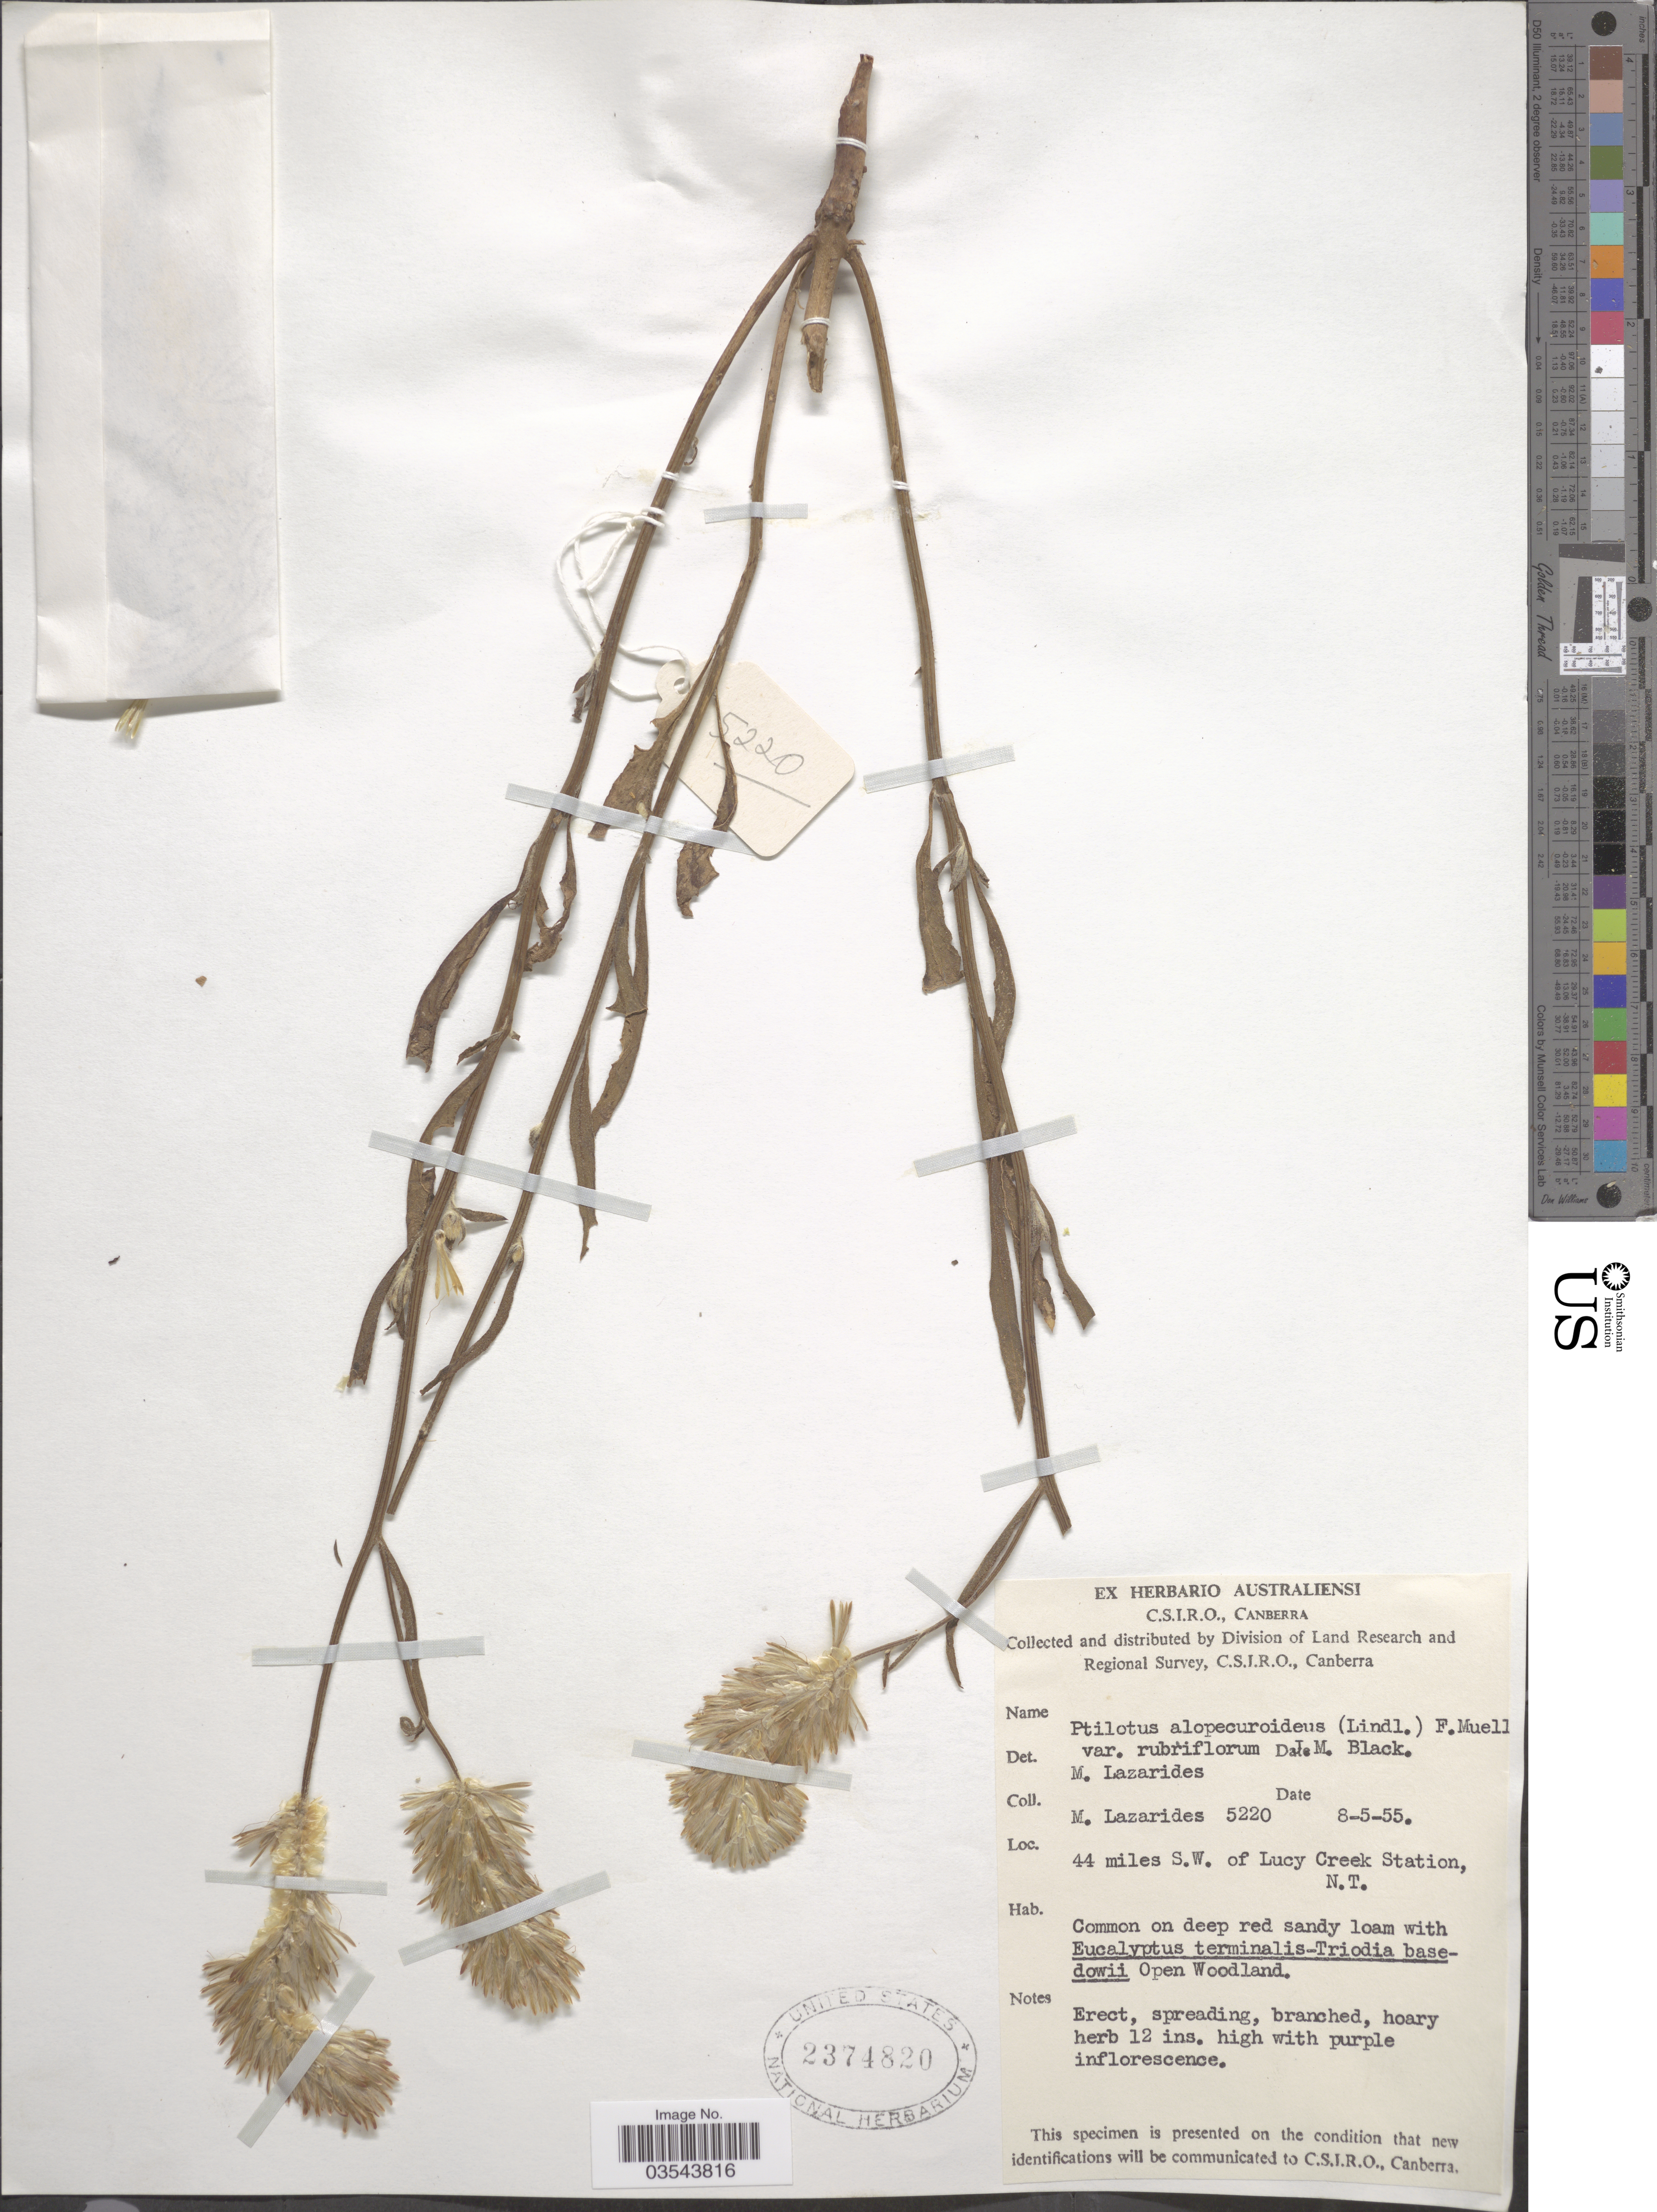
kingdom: Plantae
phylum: Tracheophyta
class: Magnoliopsida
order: Caryophyllales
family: Amaranthaceae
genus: Ptilotus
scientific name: Ptilotus polystachyus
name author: (Gaudich.) F. Muell.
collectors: M. Lazarides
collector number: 5220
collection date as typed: Transcribed d/m/y: 8/5/55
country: Australia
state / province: Northern Territory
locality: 44 miles S.W. of Lucy Creek Station.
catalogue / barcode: US 2374820